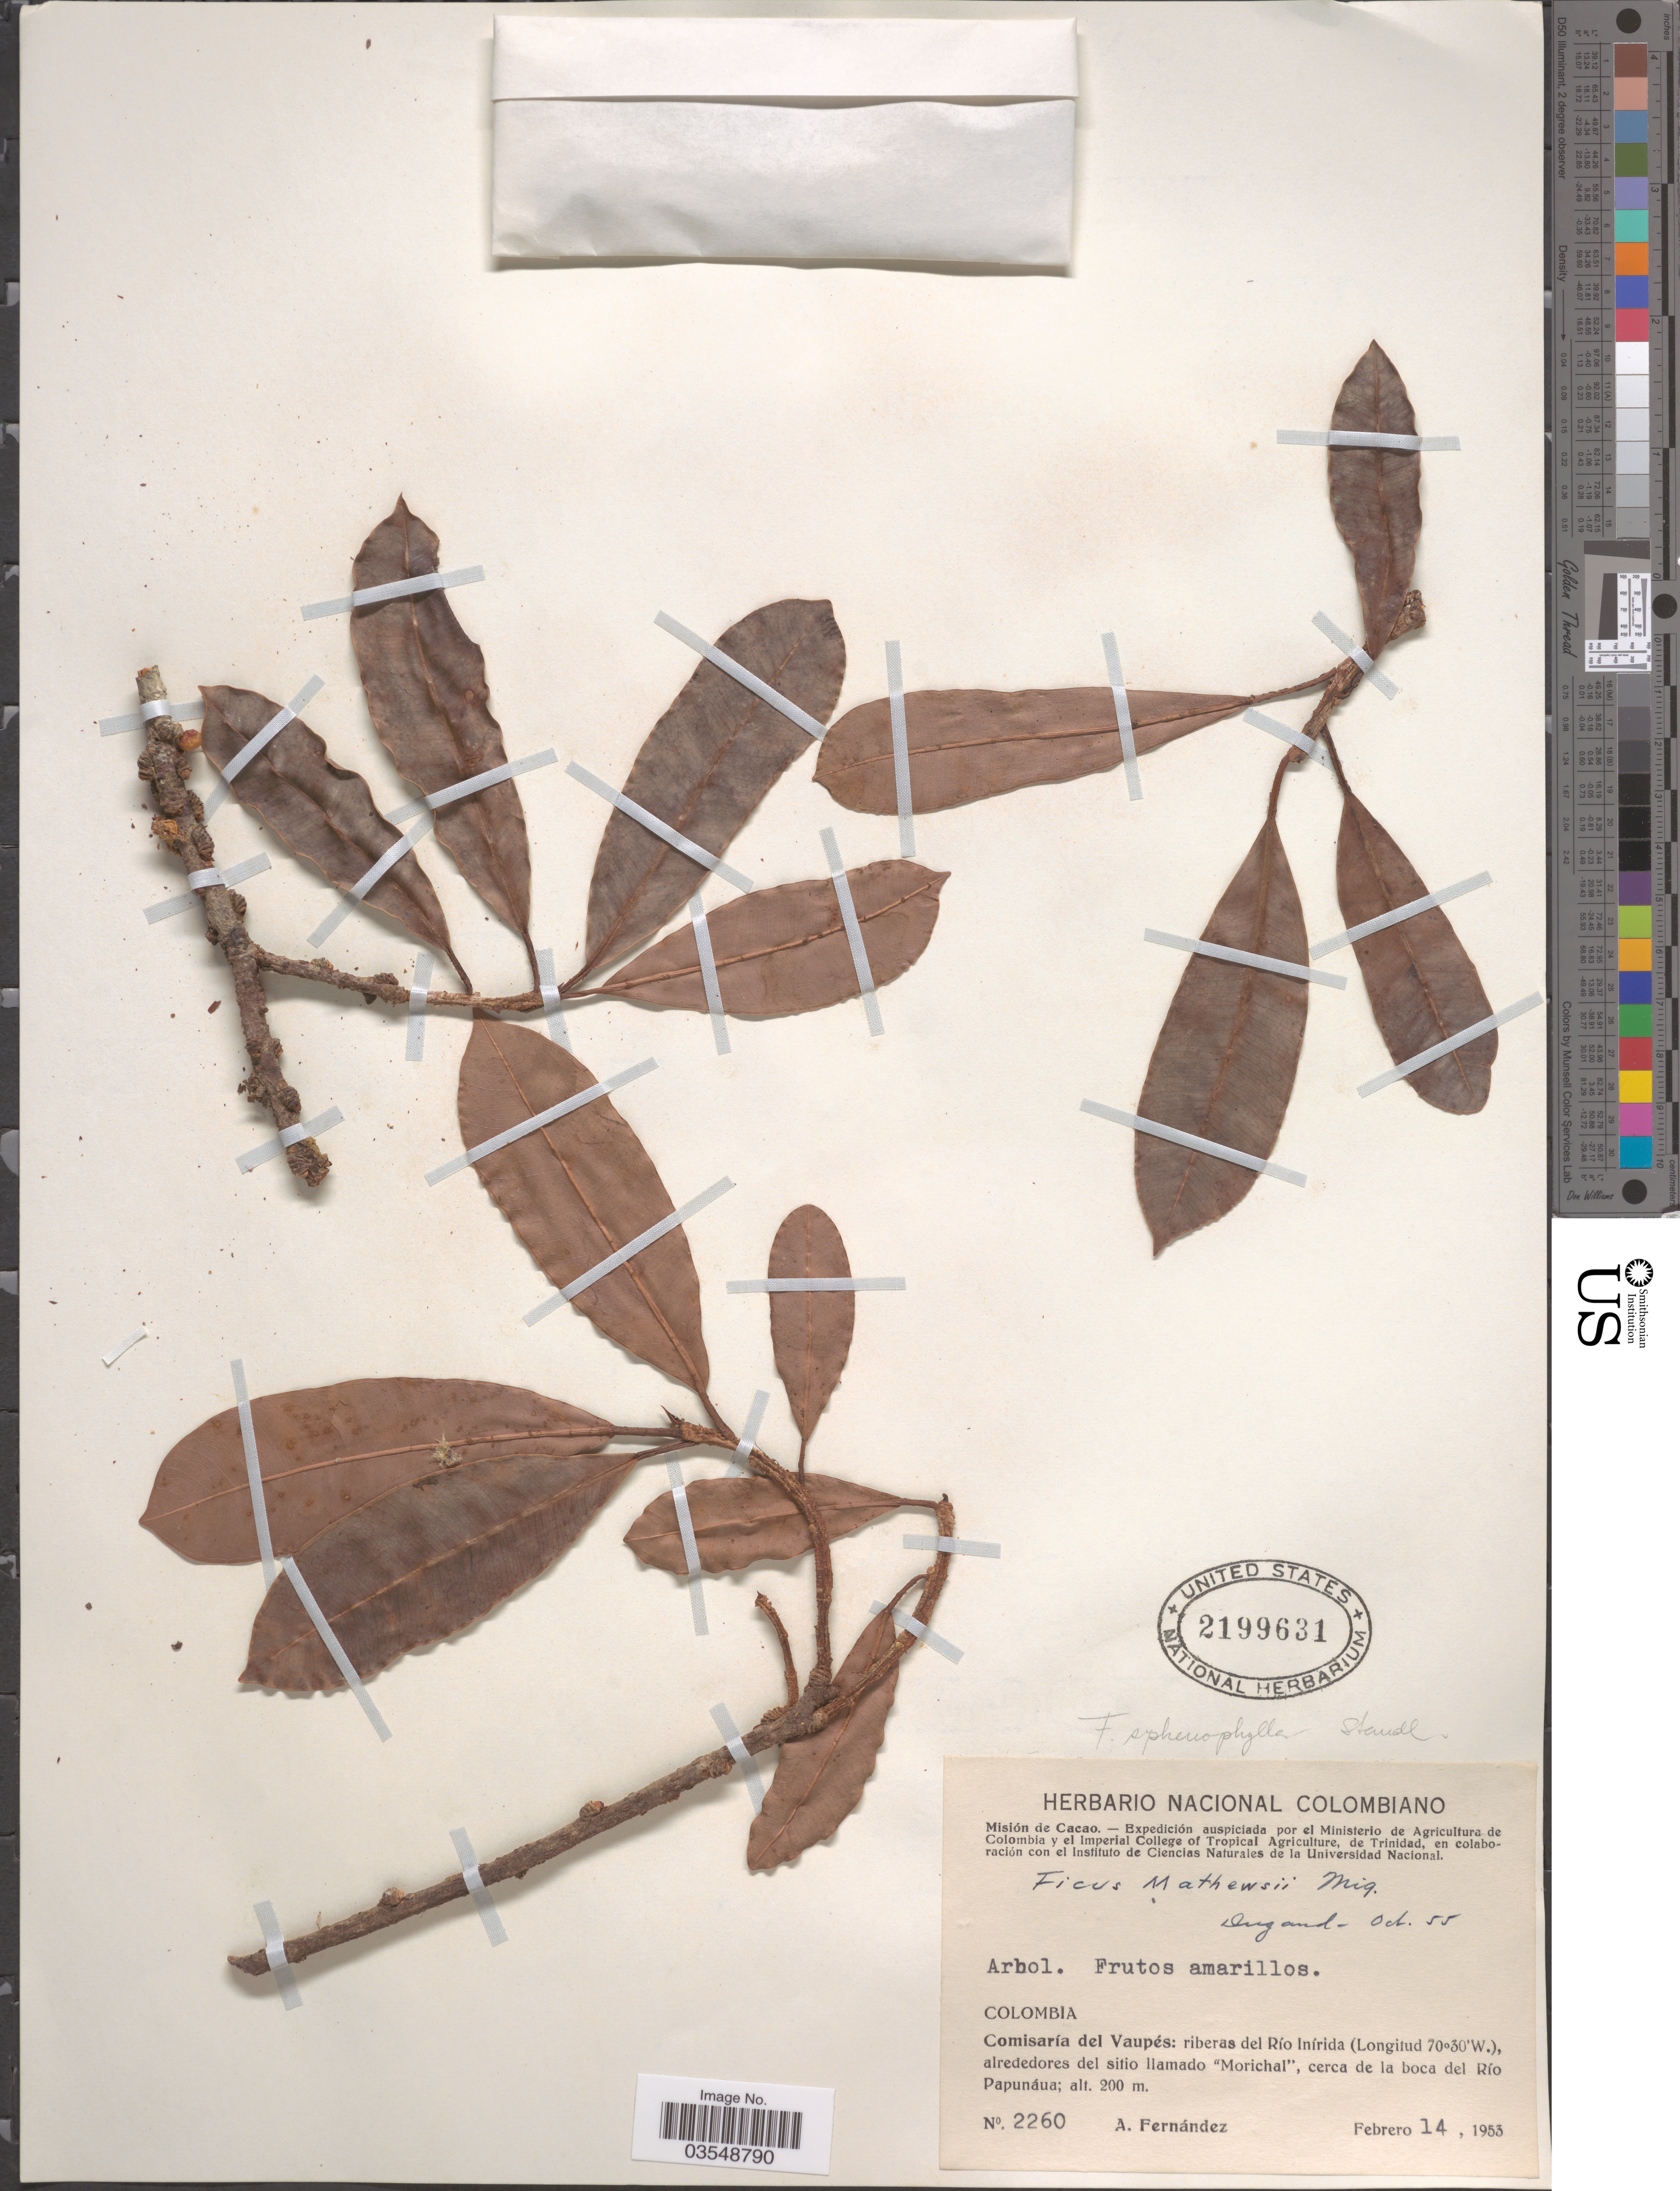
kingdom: Plantae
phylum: Tracheophyta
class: Magnoliopsida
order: Rosales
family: Moraceae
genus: Ficus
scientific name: Ficus mathewsii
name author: (Miq.) Miq.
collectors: A. Fernandez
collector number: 2260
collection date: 1953-02-14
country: Colombia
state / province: Vaupés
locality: Comisaría del Vaupés: riberas del Río Inírida, alrededores del sitio llamado "Morichal", cerca de la boca del Río Papunáua.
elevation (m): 200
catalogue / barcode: US 2199631